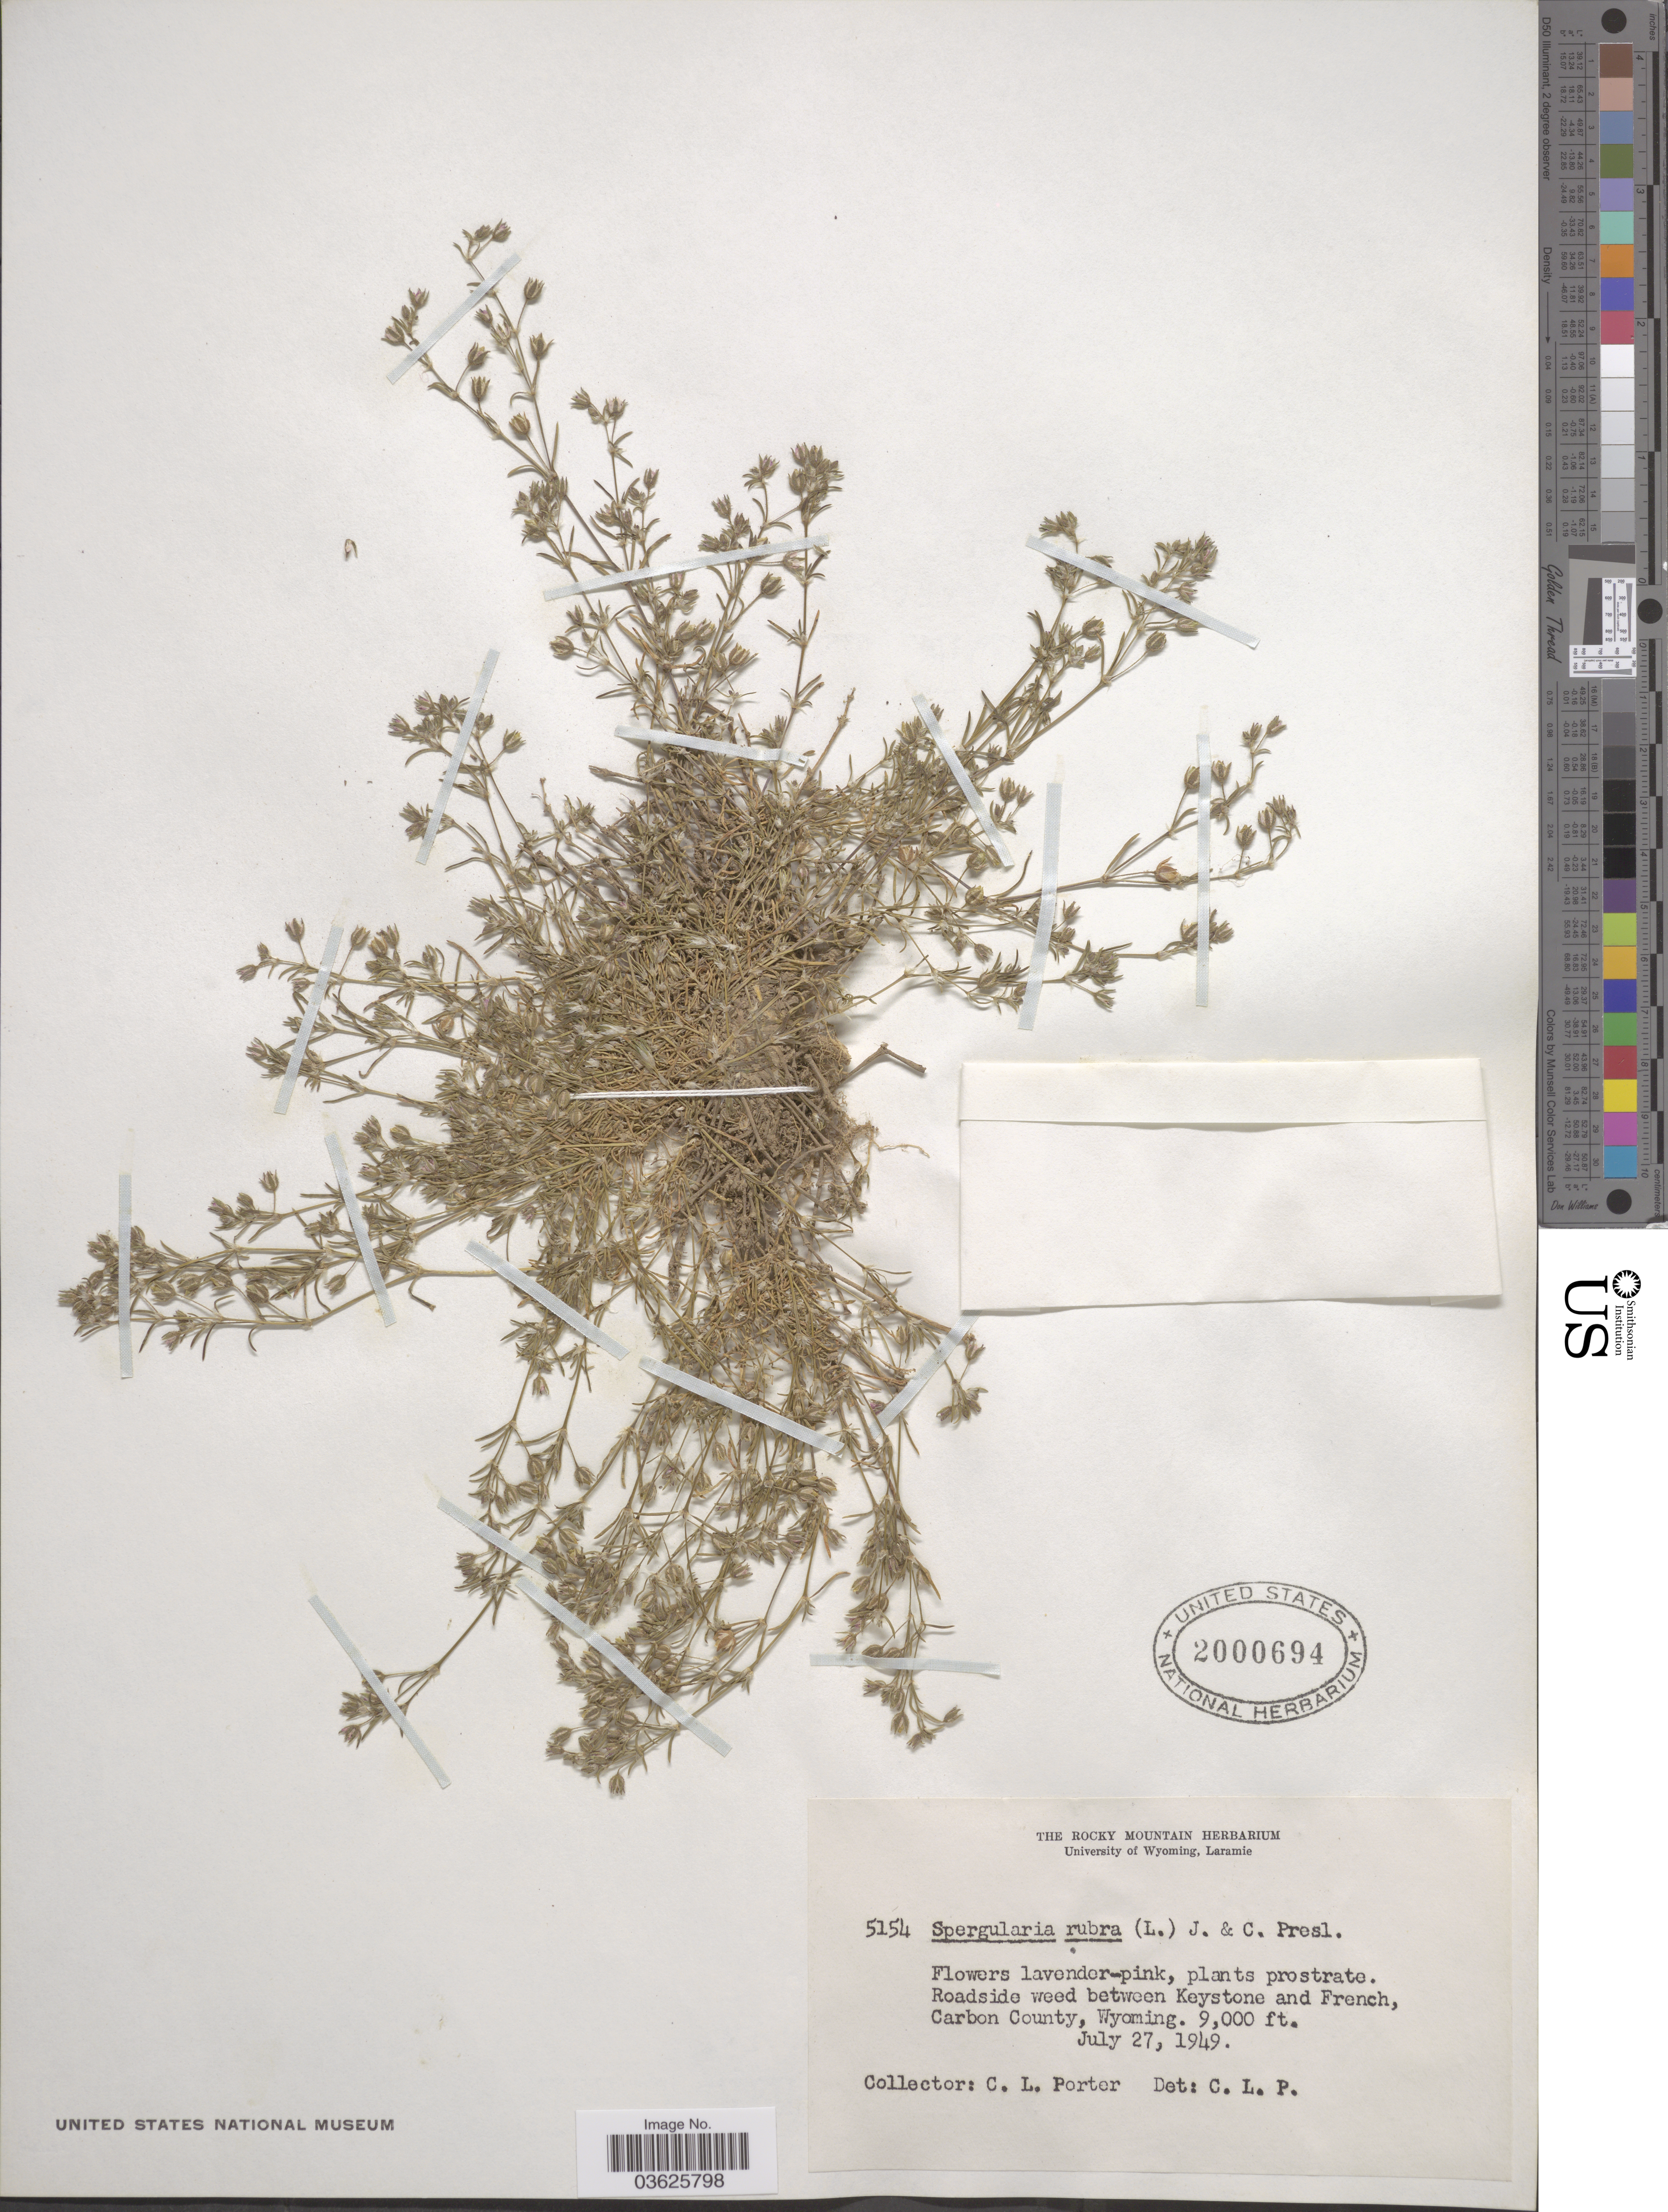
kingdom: Plantae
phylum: Tracheophyta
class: Magnoliopsida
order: Caryophyllales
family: Caryophyllaceae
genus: Spergularia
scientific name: Spergularia rubra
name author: (L.) J. Presl & C. Presl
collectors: C. L. Porter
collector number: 5154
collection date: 1949-07-27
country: United States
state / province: Wyoming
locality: Roadside weed between Keystone and French, Carbon County.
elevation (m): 2743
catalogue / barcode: US 2000694